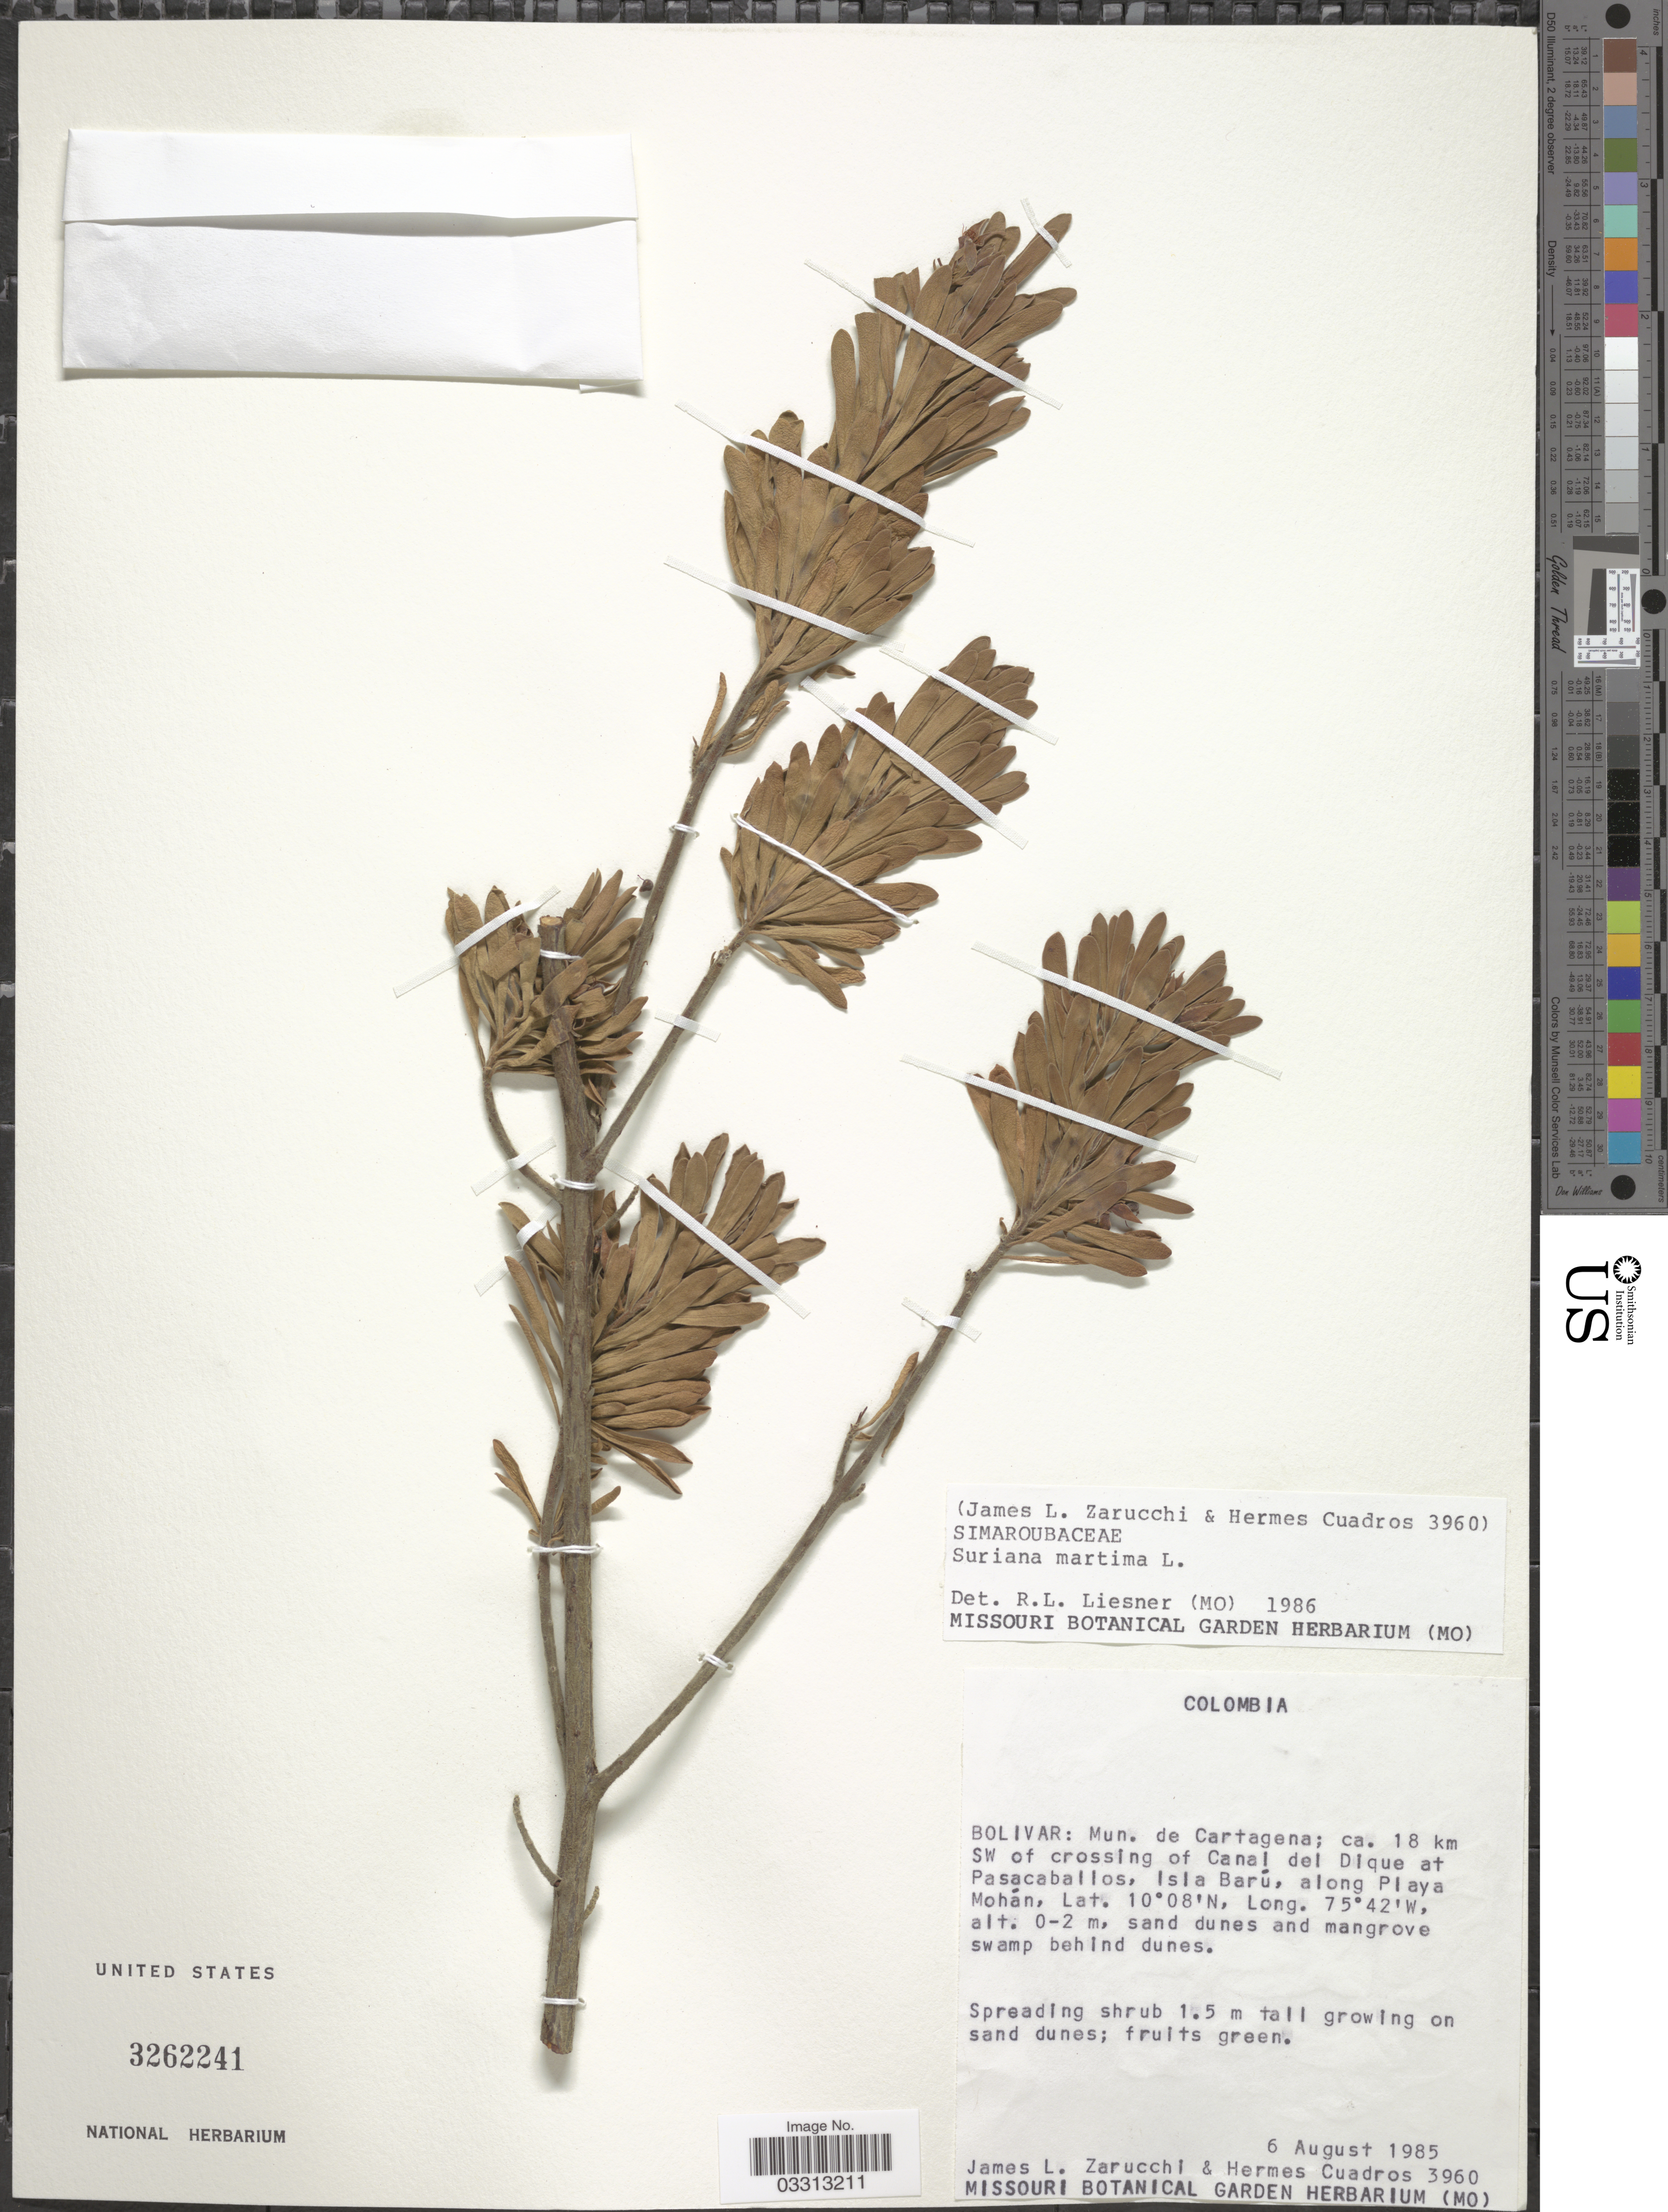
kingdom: Plantae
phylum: Tracheophyta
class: Magnoliopsida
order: Fabales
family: Surianaceae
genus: Suriana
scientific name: Suriana maritima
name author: L.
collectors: J. L. Zarucchi & H. Cuadros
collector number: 3960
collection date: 1985-08-06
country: Colombia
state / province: Bolívar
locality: Mun. de Cartagena; ca. 18 km SW of crossing of Canal del Dique at Pasacaballos, Isla Barú, along Playa Mohán.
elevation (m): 0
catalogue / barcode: US 3262241